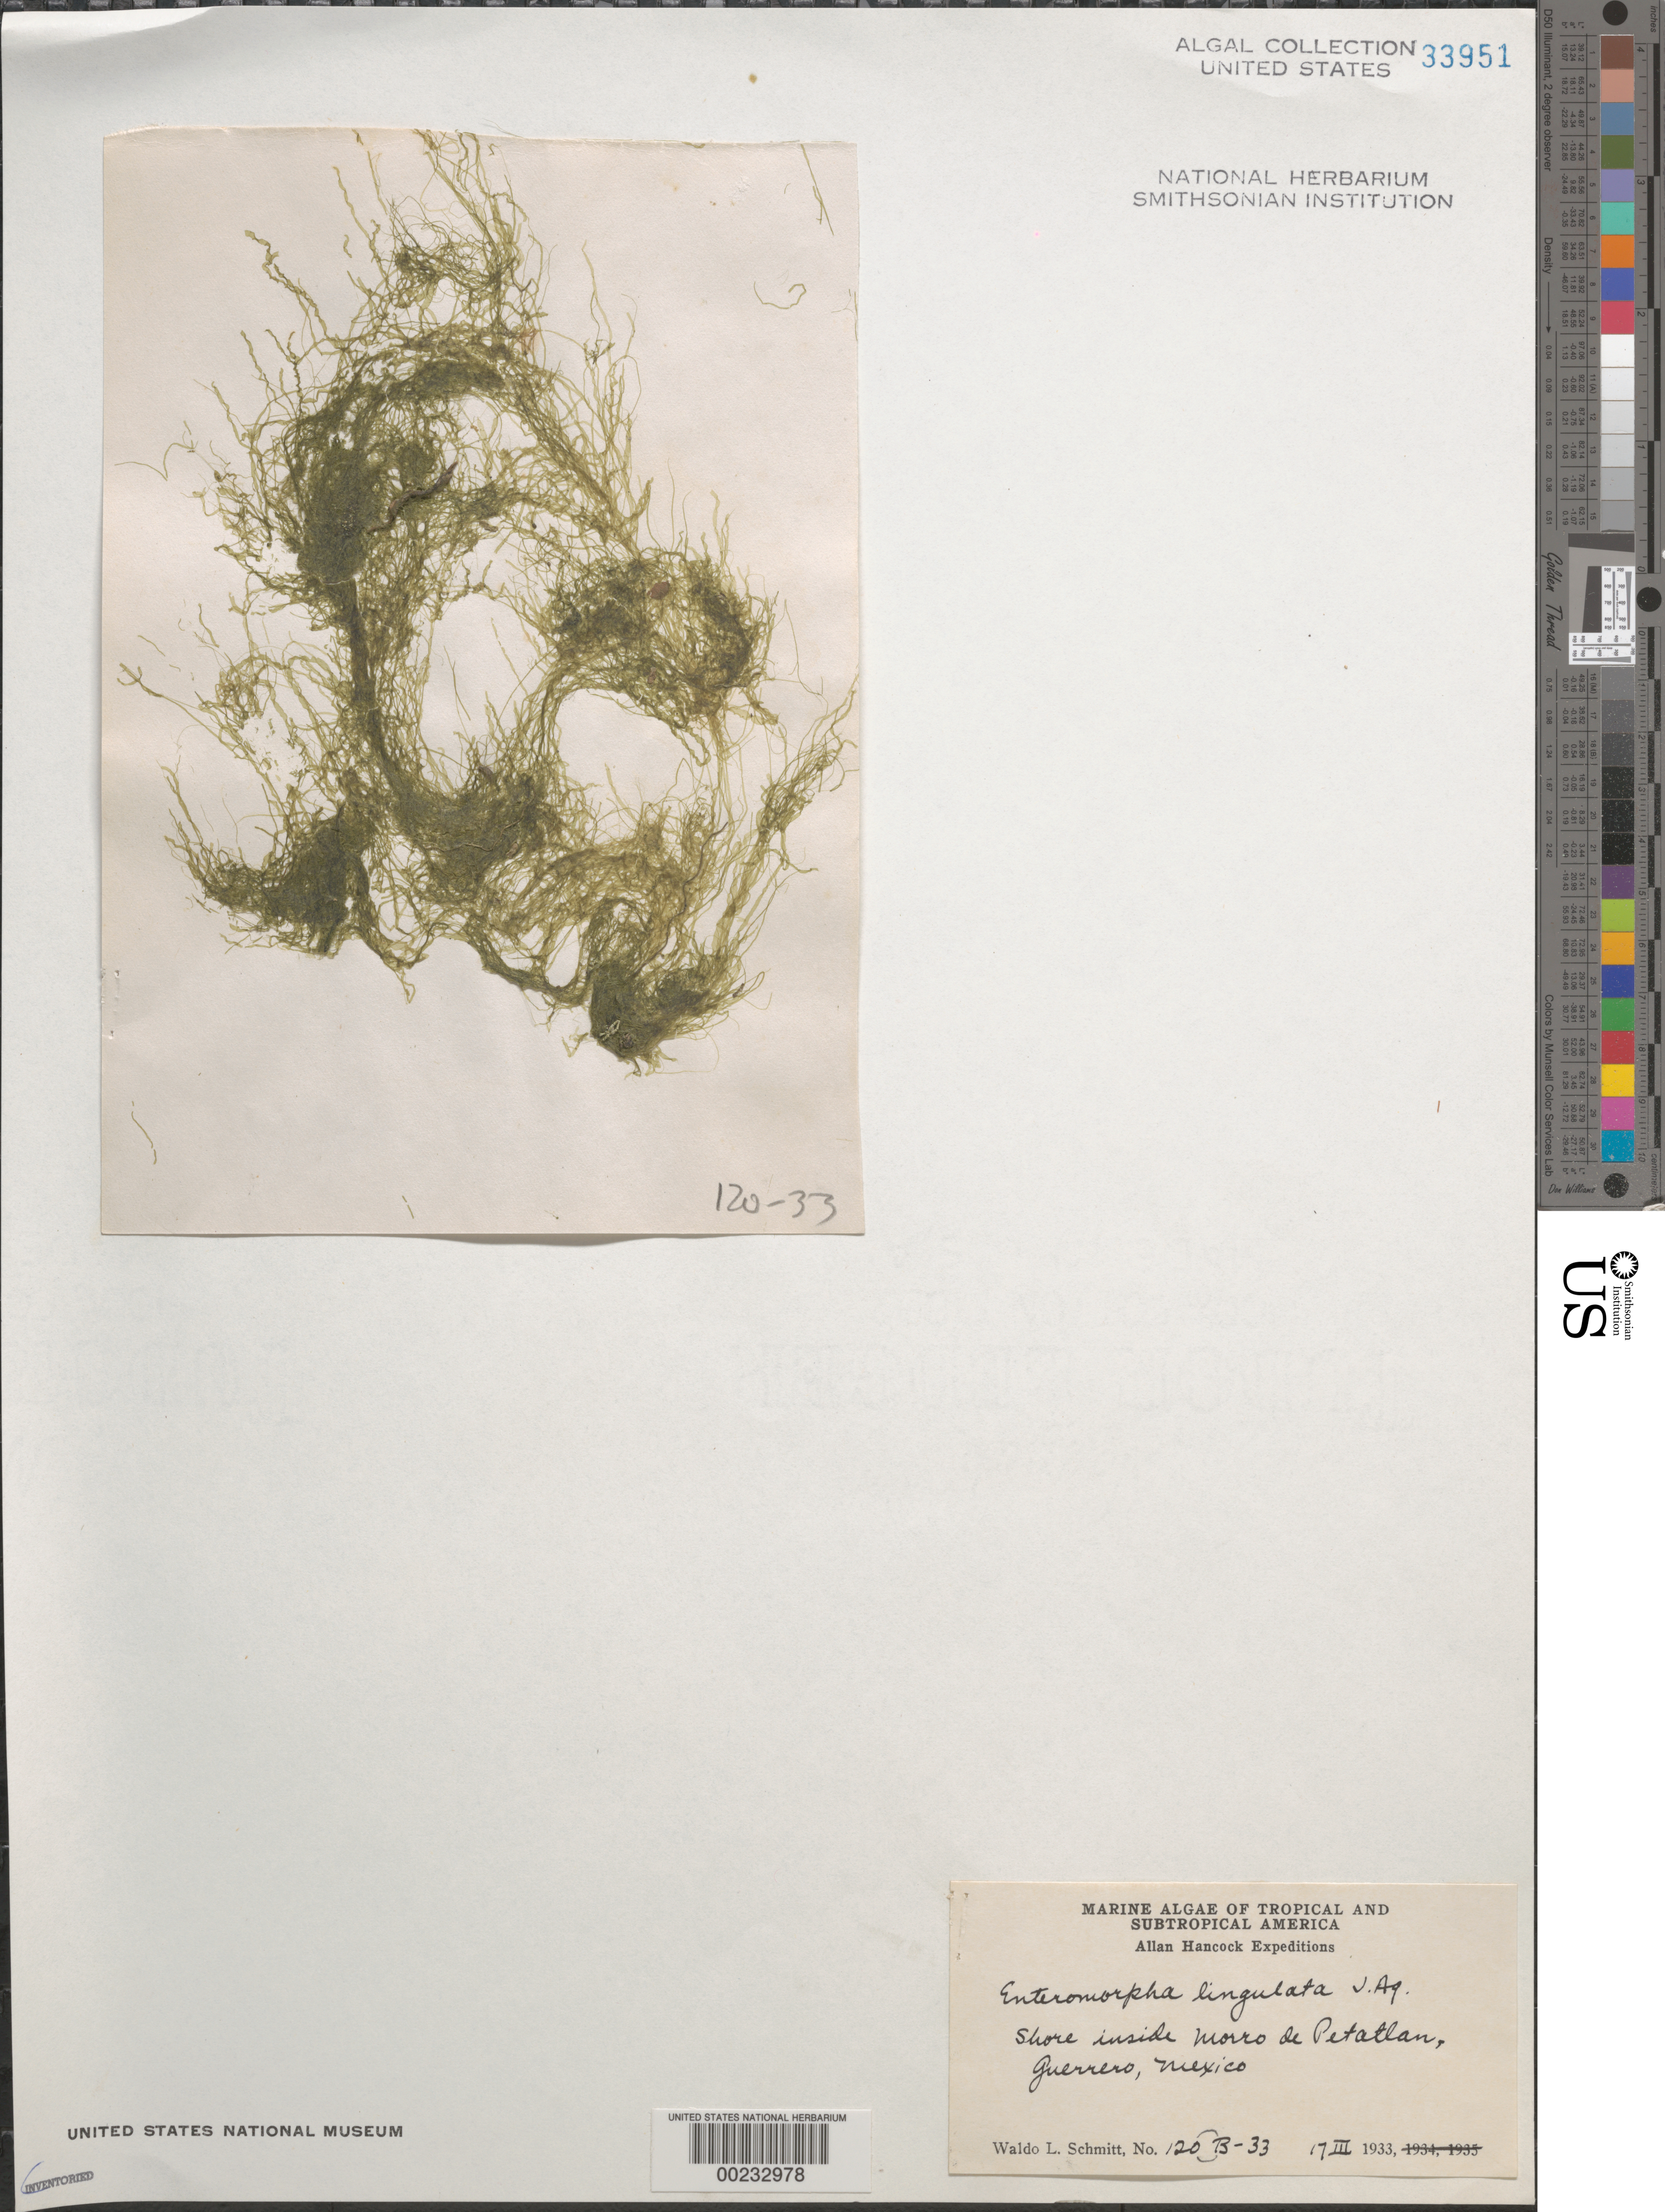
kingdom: Plantae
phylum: Chlorophyta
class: Ulvophyceae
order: Ulvales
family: Ulvaceae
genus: Ulva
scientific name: Ulva flexuosa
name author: Wulfen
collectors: W. L. Schmitt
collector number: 120b-33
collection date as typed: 17 Mar 1933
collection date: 1933-03-17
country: Mexico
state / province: Guerrero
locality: Morro de Petatlan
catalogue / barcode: US 33951